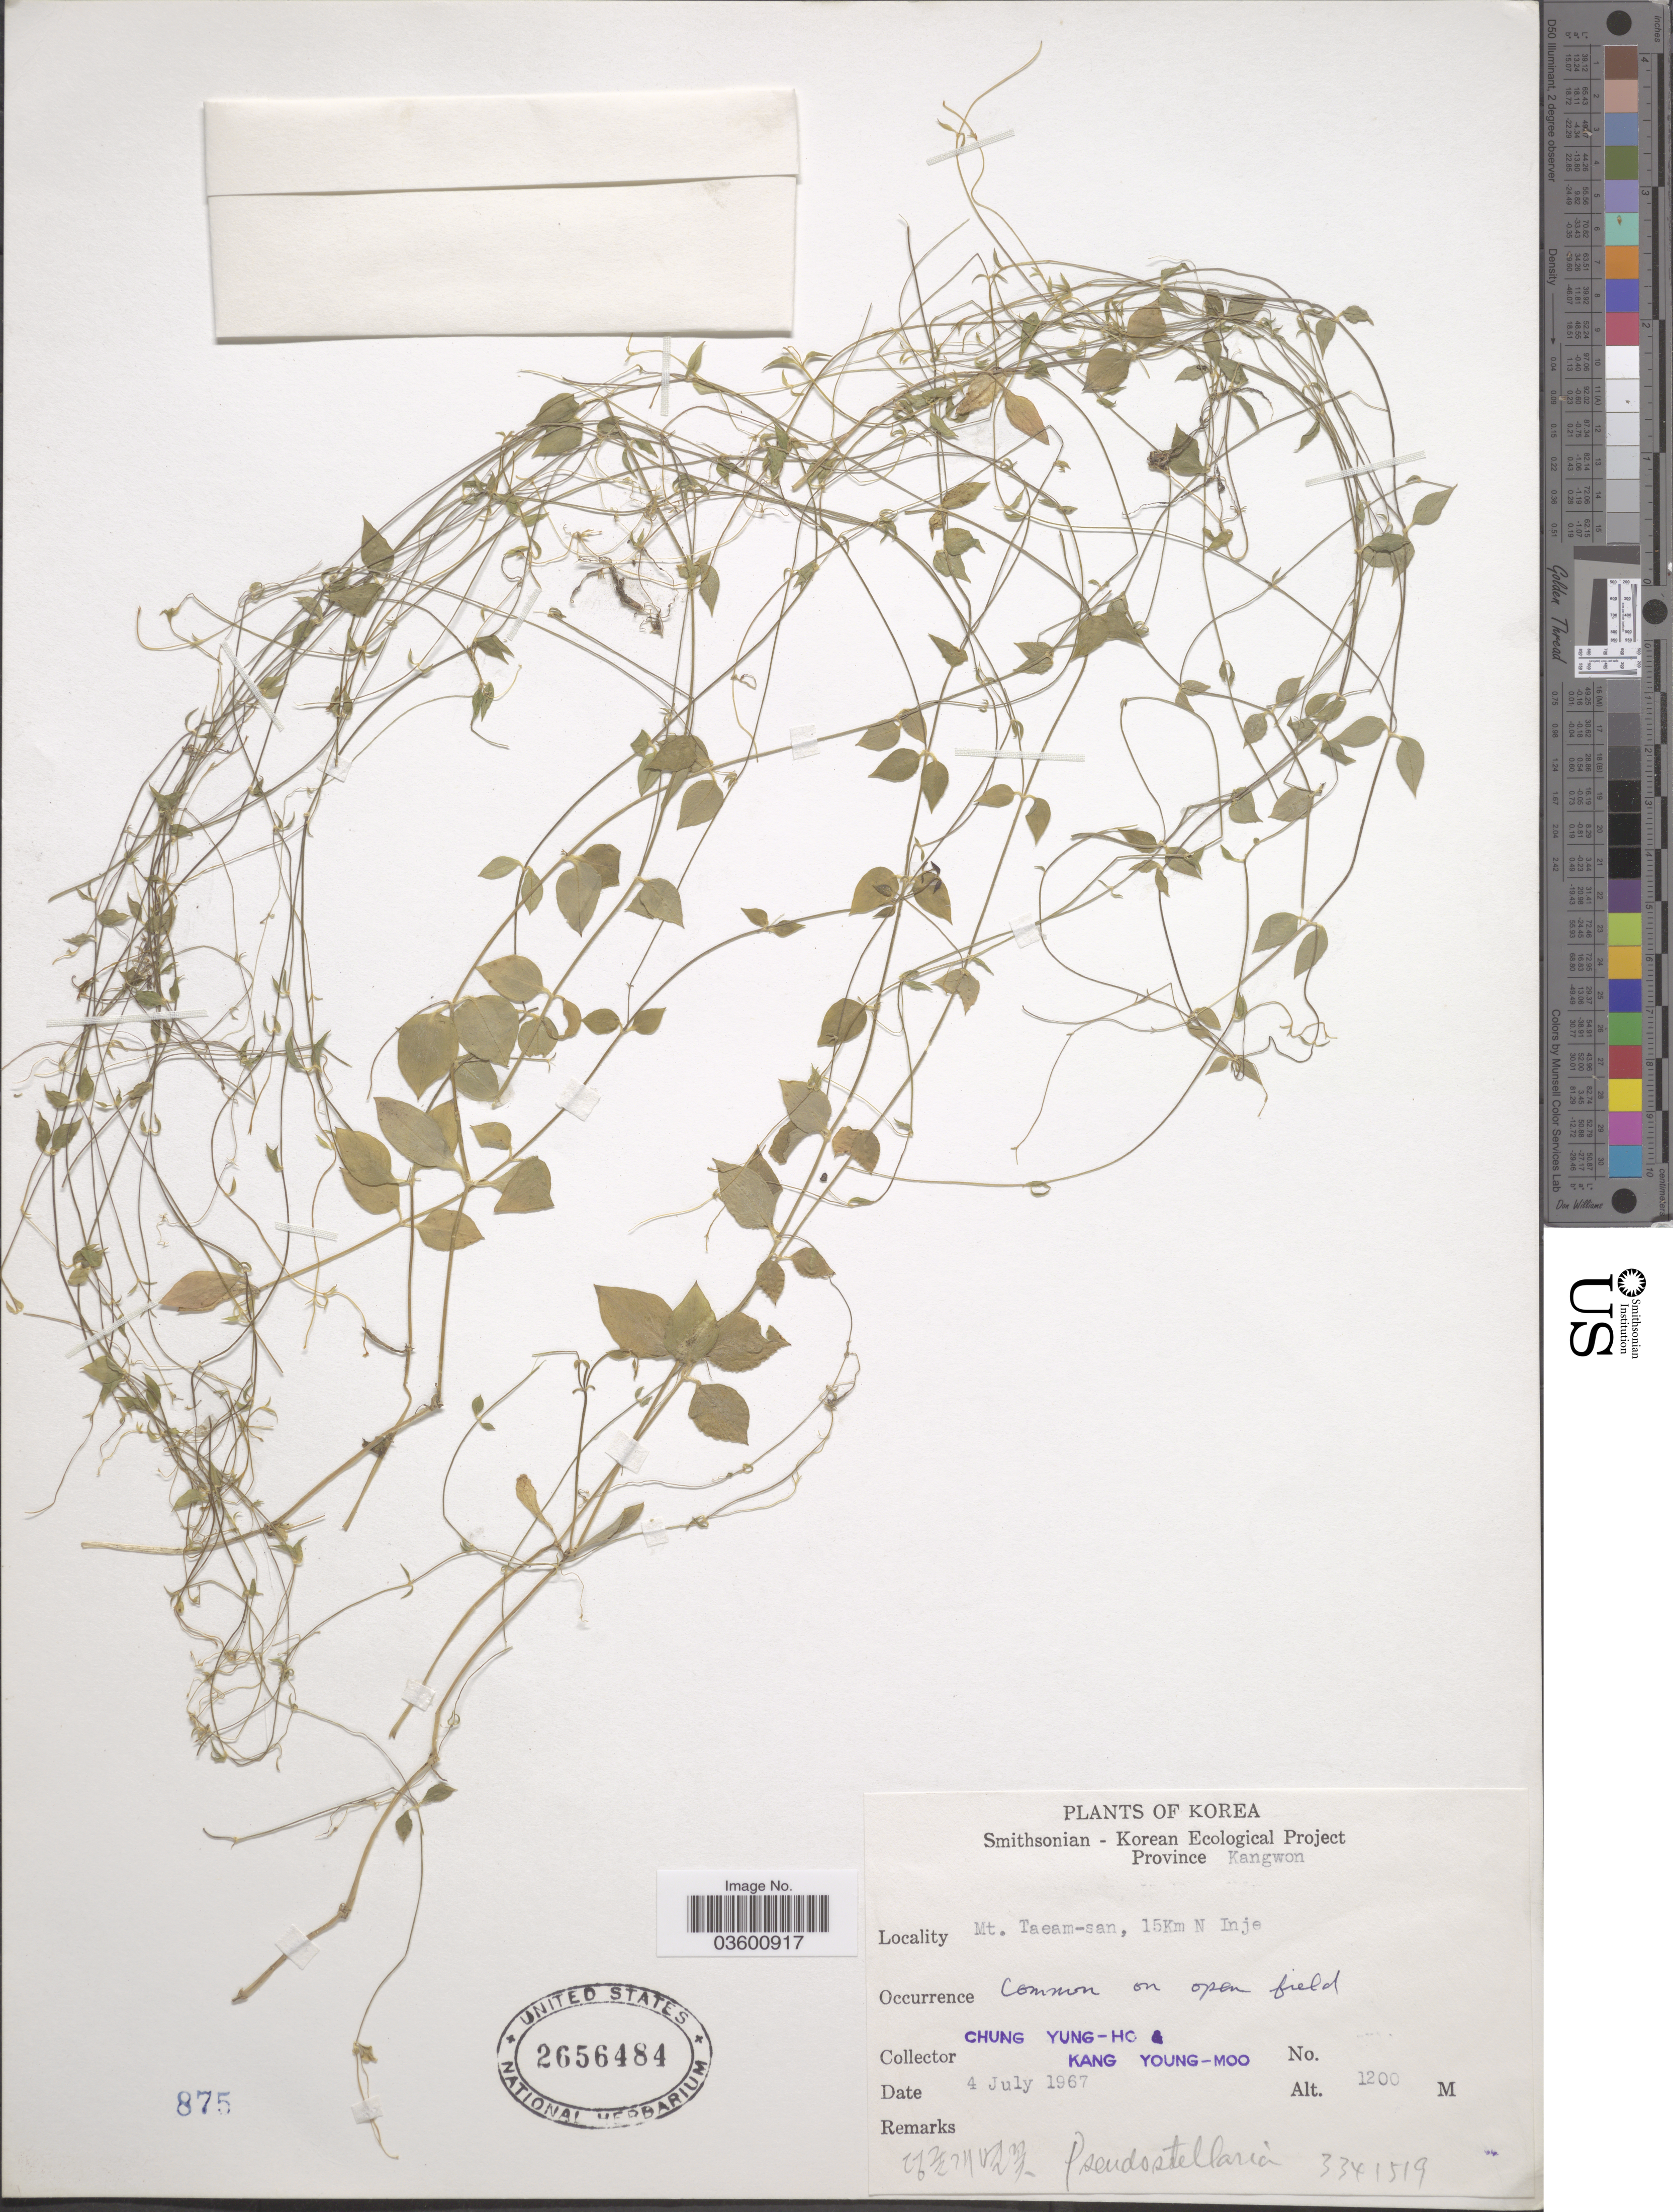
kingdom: Plantae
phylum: Tracheophyta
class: Magnoliopsida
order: Caryophyllales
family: Caryophyllaceae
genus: Pseudostellaria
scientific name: Pseudostellaria sp.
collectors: C. Yung-Ho & K. Young-Moo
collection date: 1967-07-04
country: North Korea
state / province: Kangwon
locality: Mt. Taeam-san, 15Km N Inje.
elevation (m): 1200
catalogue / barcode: US 2656484